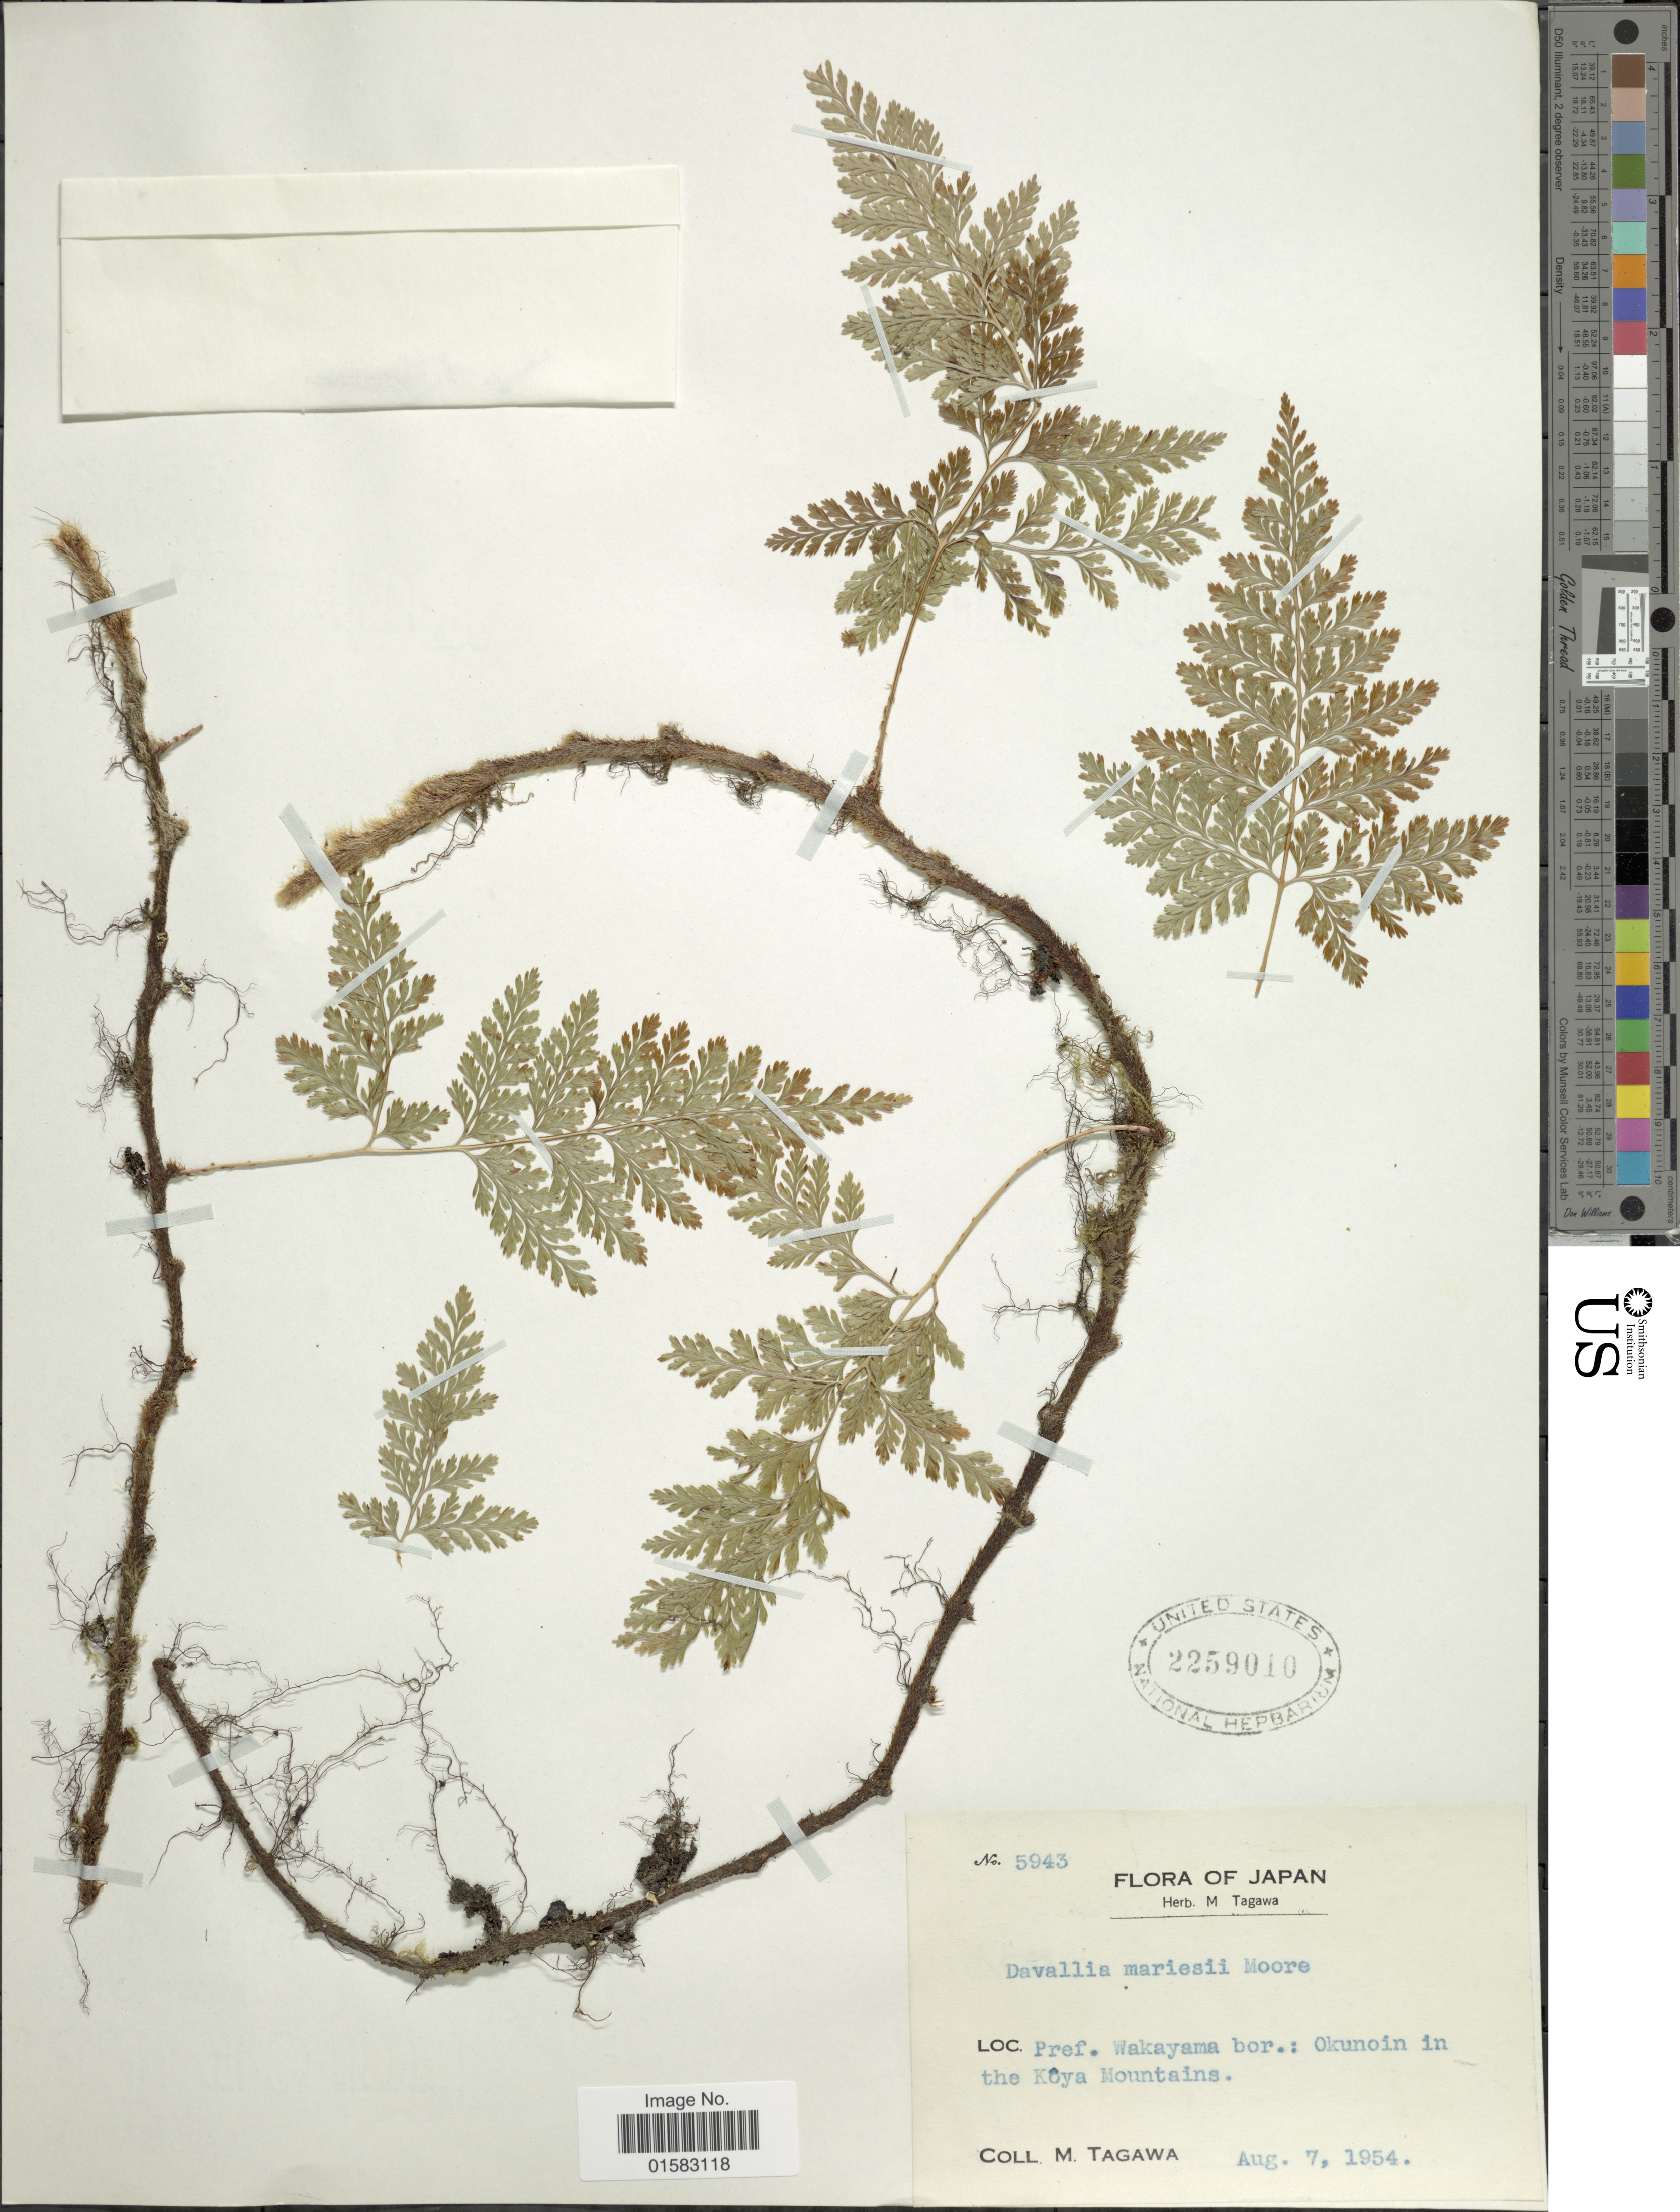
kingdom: Plantae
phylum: Tracheophyta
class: Polypodiopsida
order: Polypodiales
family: Davalliaceae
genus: Davallia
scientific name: Davallia trichomanoides var. trichomanoides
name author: Blume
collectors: M. Tagawa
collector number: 5943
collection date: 1954-08-07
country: Japan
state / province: Wakayama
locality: Bor.: Okunoin in the Koya Mountains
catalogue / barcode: US 2259010